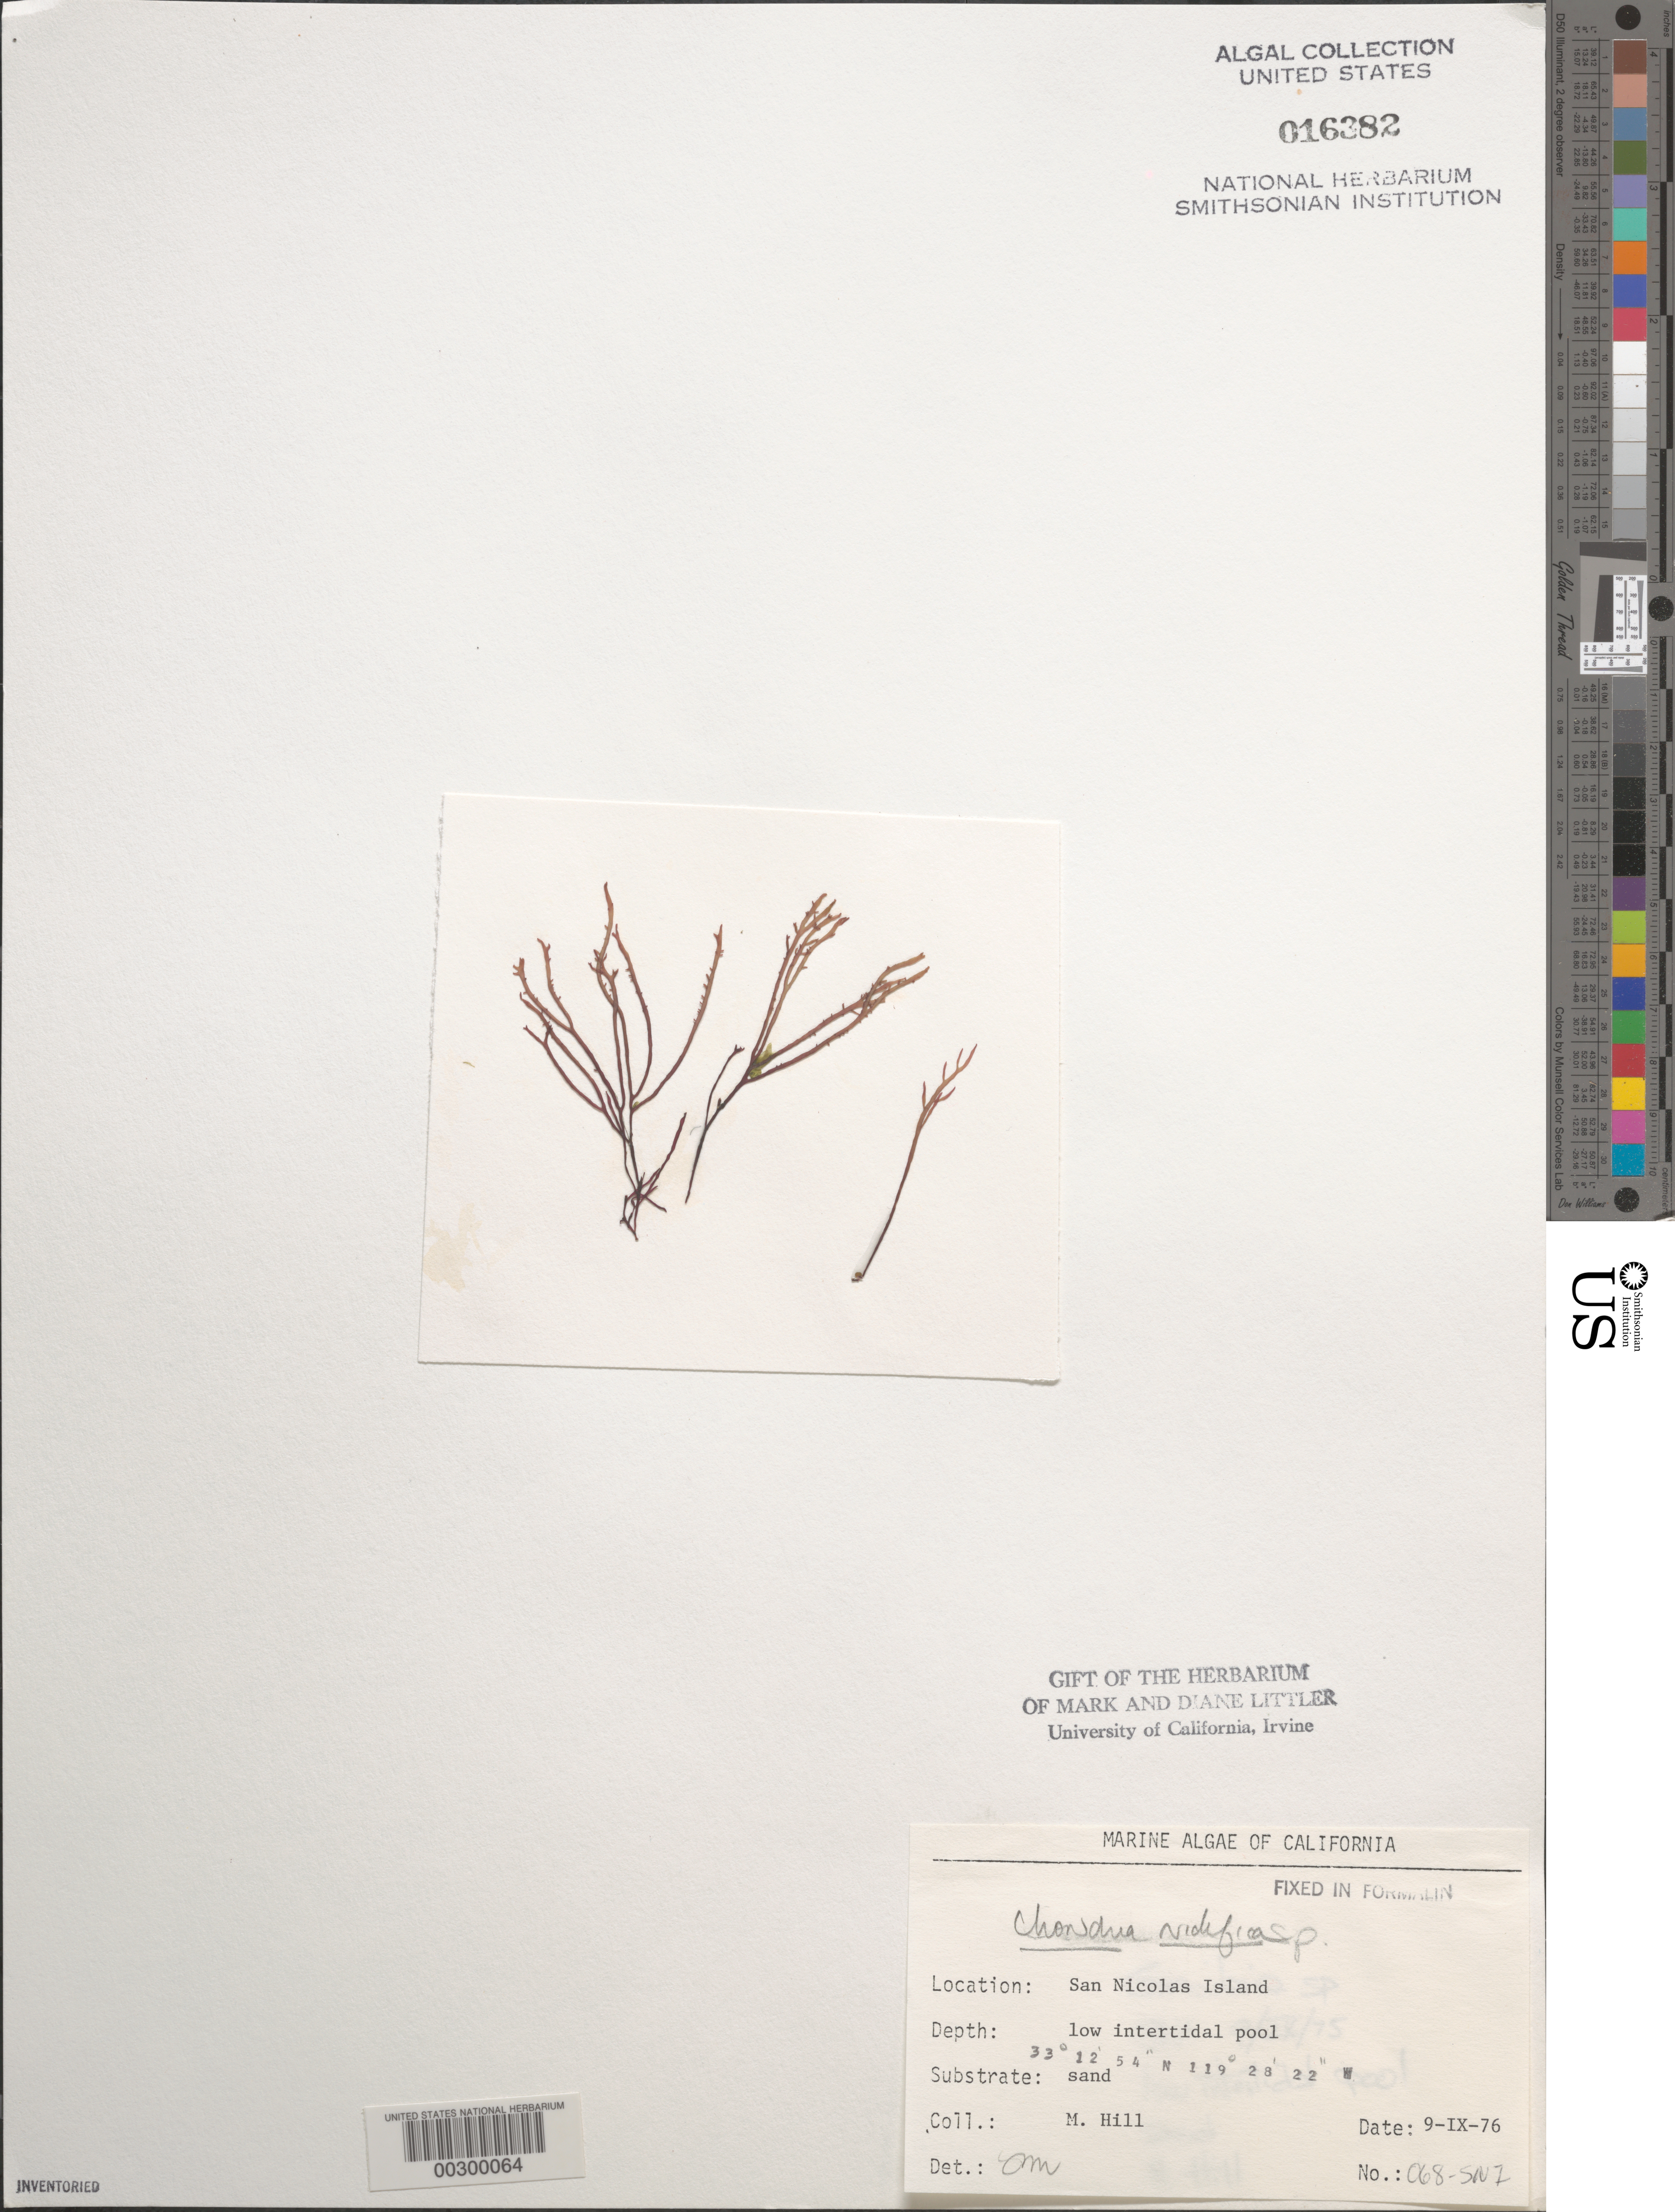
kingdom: Plantae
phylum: Rhodophyta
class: Florideophyceae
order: Ceramiales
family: Rhodomelaceae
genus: Neochondria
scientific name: Neochondria nidifica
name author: (Harvey) Sutti et al.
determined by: Algae name updating Project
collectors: M. Hill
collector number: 068-sni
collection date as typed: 09 Sep 1976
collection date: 1976-09-09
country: United States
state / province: California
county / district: Ventura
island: San Nicolas Island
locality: Dutch Harbor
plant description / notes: BLM-SOCALBIGHT Rocky Intertidal Survey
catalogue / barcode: US 16382